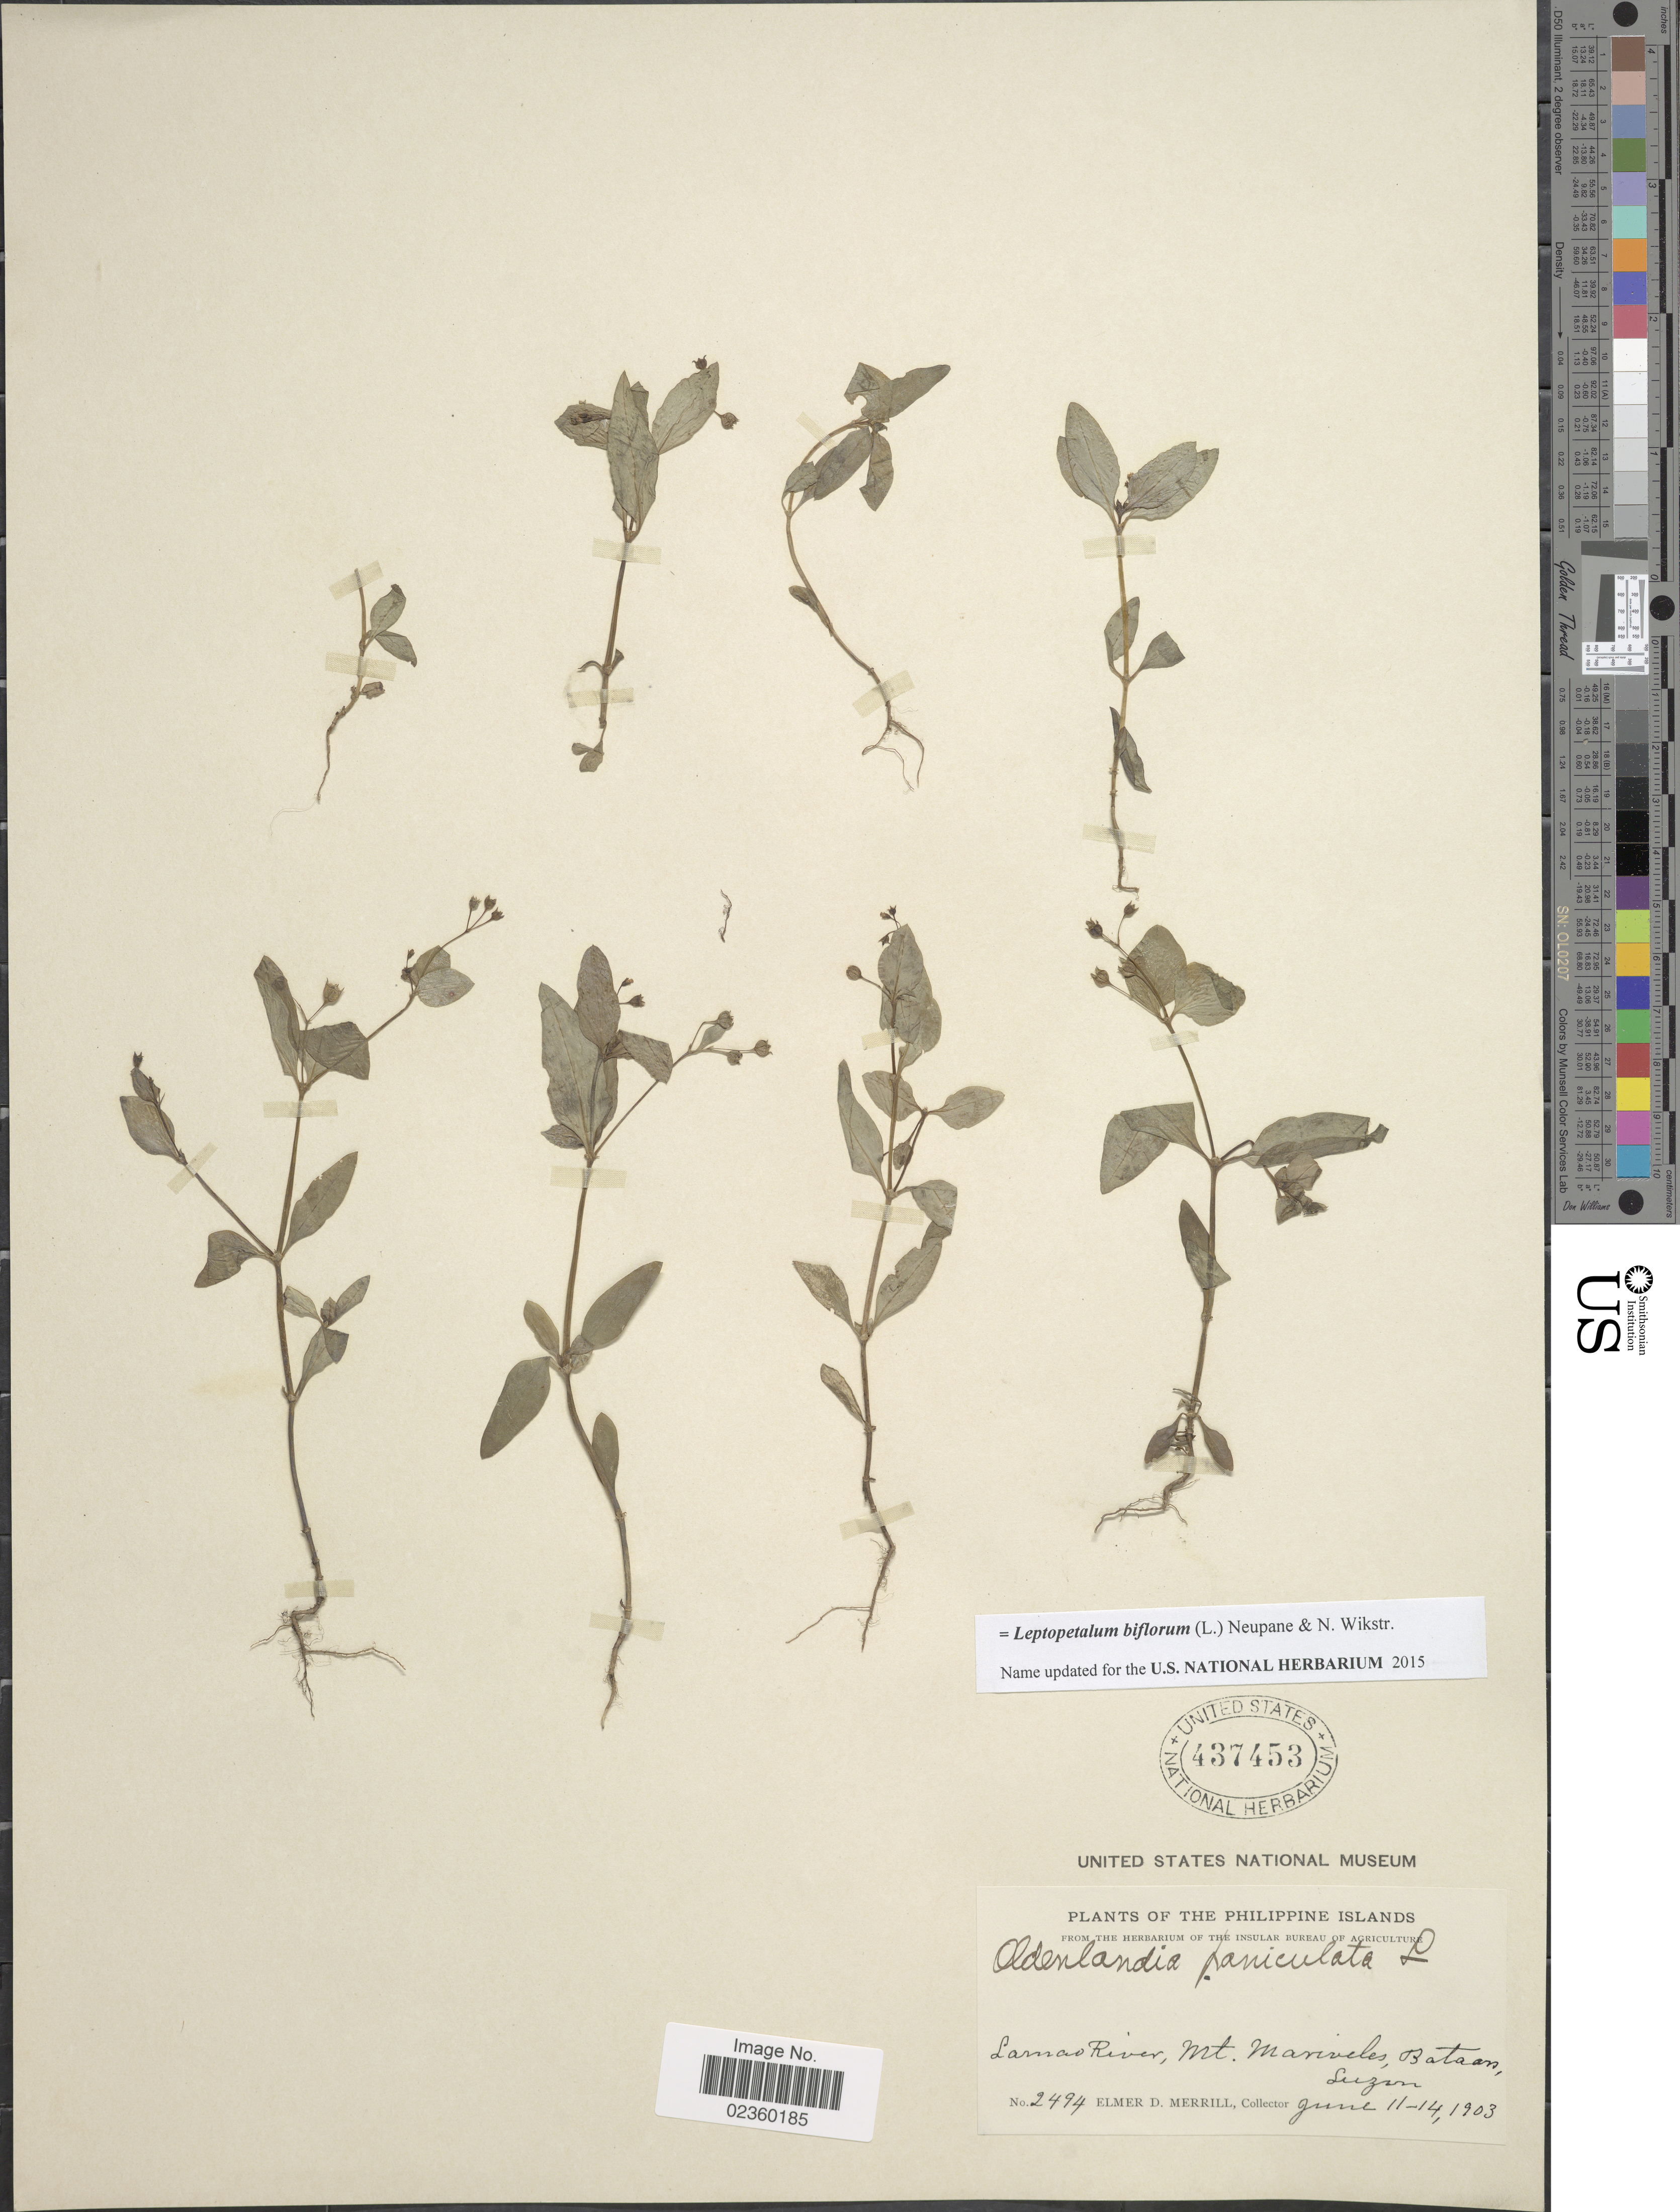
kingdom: Plantae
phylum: Tracheophyta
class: Magnoliopsida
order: Gentianales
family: Rubiaceae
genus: Leptopetalum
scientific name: Leptopetalum biflorum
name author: (L.) Neupane & N. Wikstr.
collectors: E. D. Merrill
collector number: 2494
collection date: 1903-06-11/1903-06-14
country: Philippines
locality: The Philippine Islands, Lamao River, Mt Mariveles, Bataan, Luzon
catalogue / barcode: US 437453